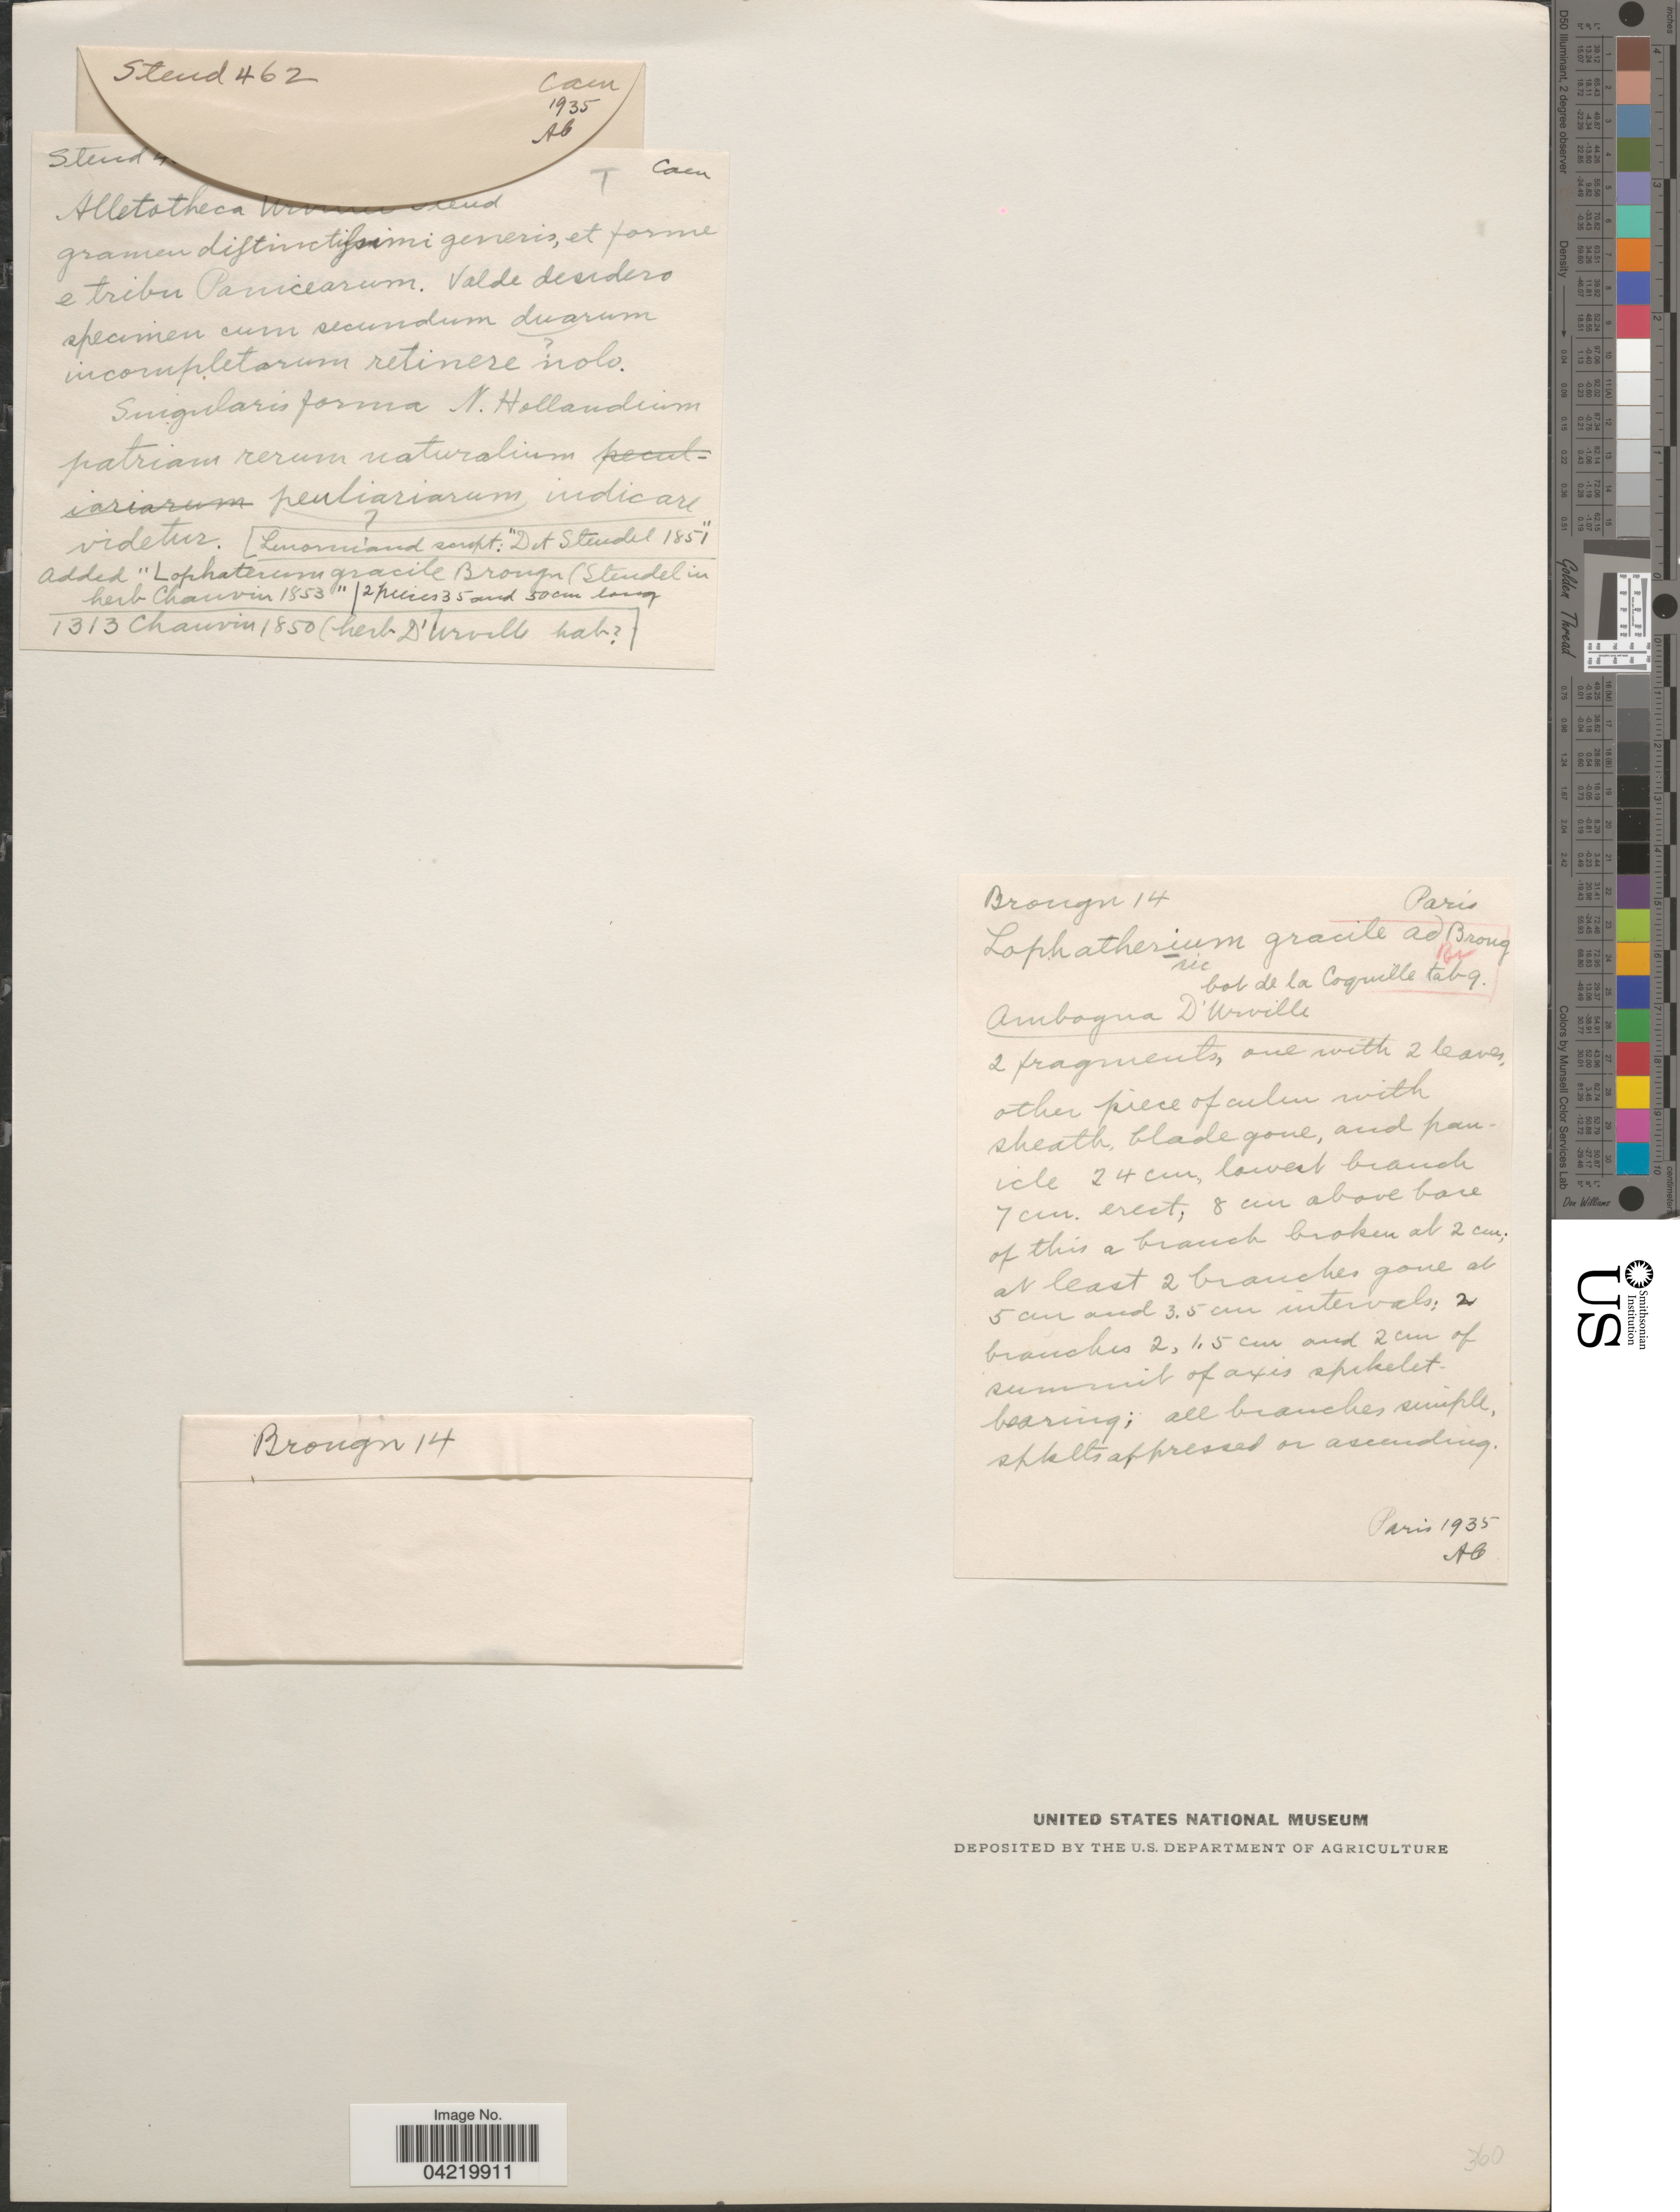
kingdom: Plantae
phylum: Tracheophyta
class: Liliopsida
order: Poales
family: Poaceae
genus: Lophatherum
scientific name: Lophatherum gracile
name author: Brongn.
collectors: -. Steud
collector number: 462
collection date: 1935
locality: Cam.